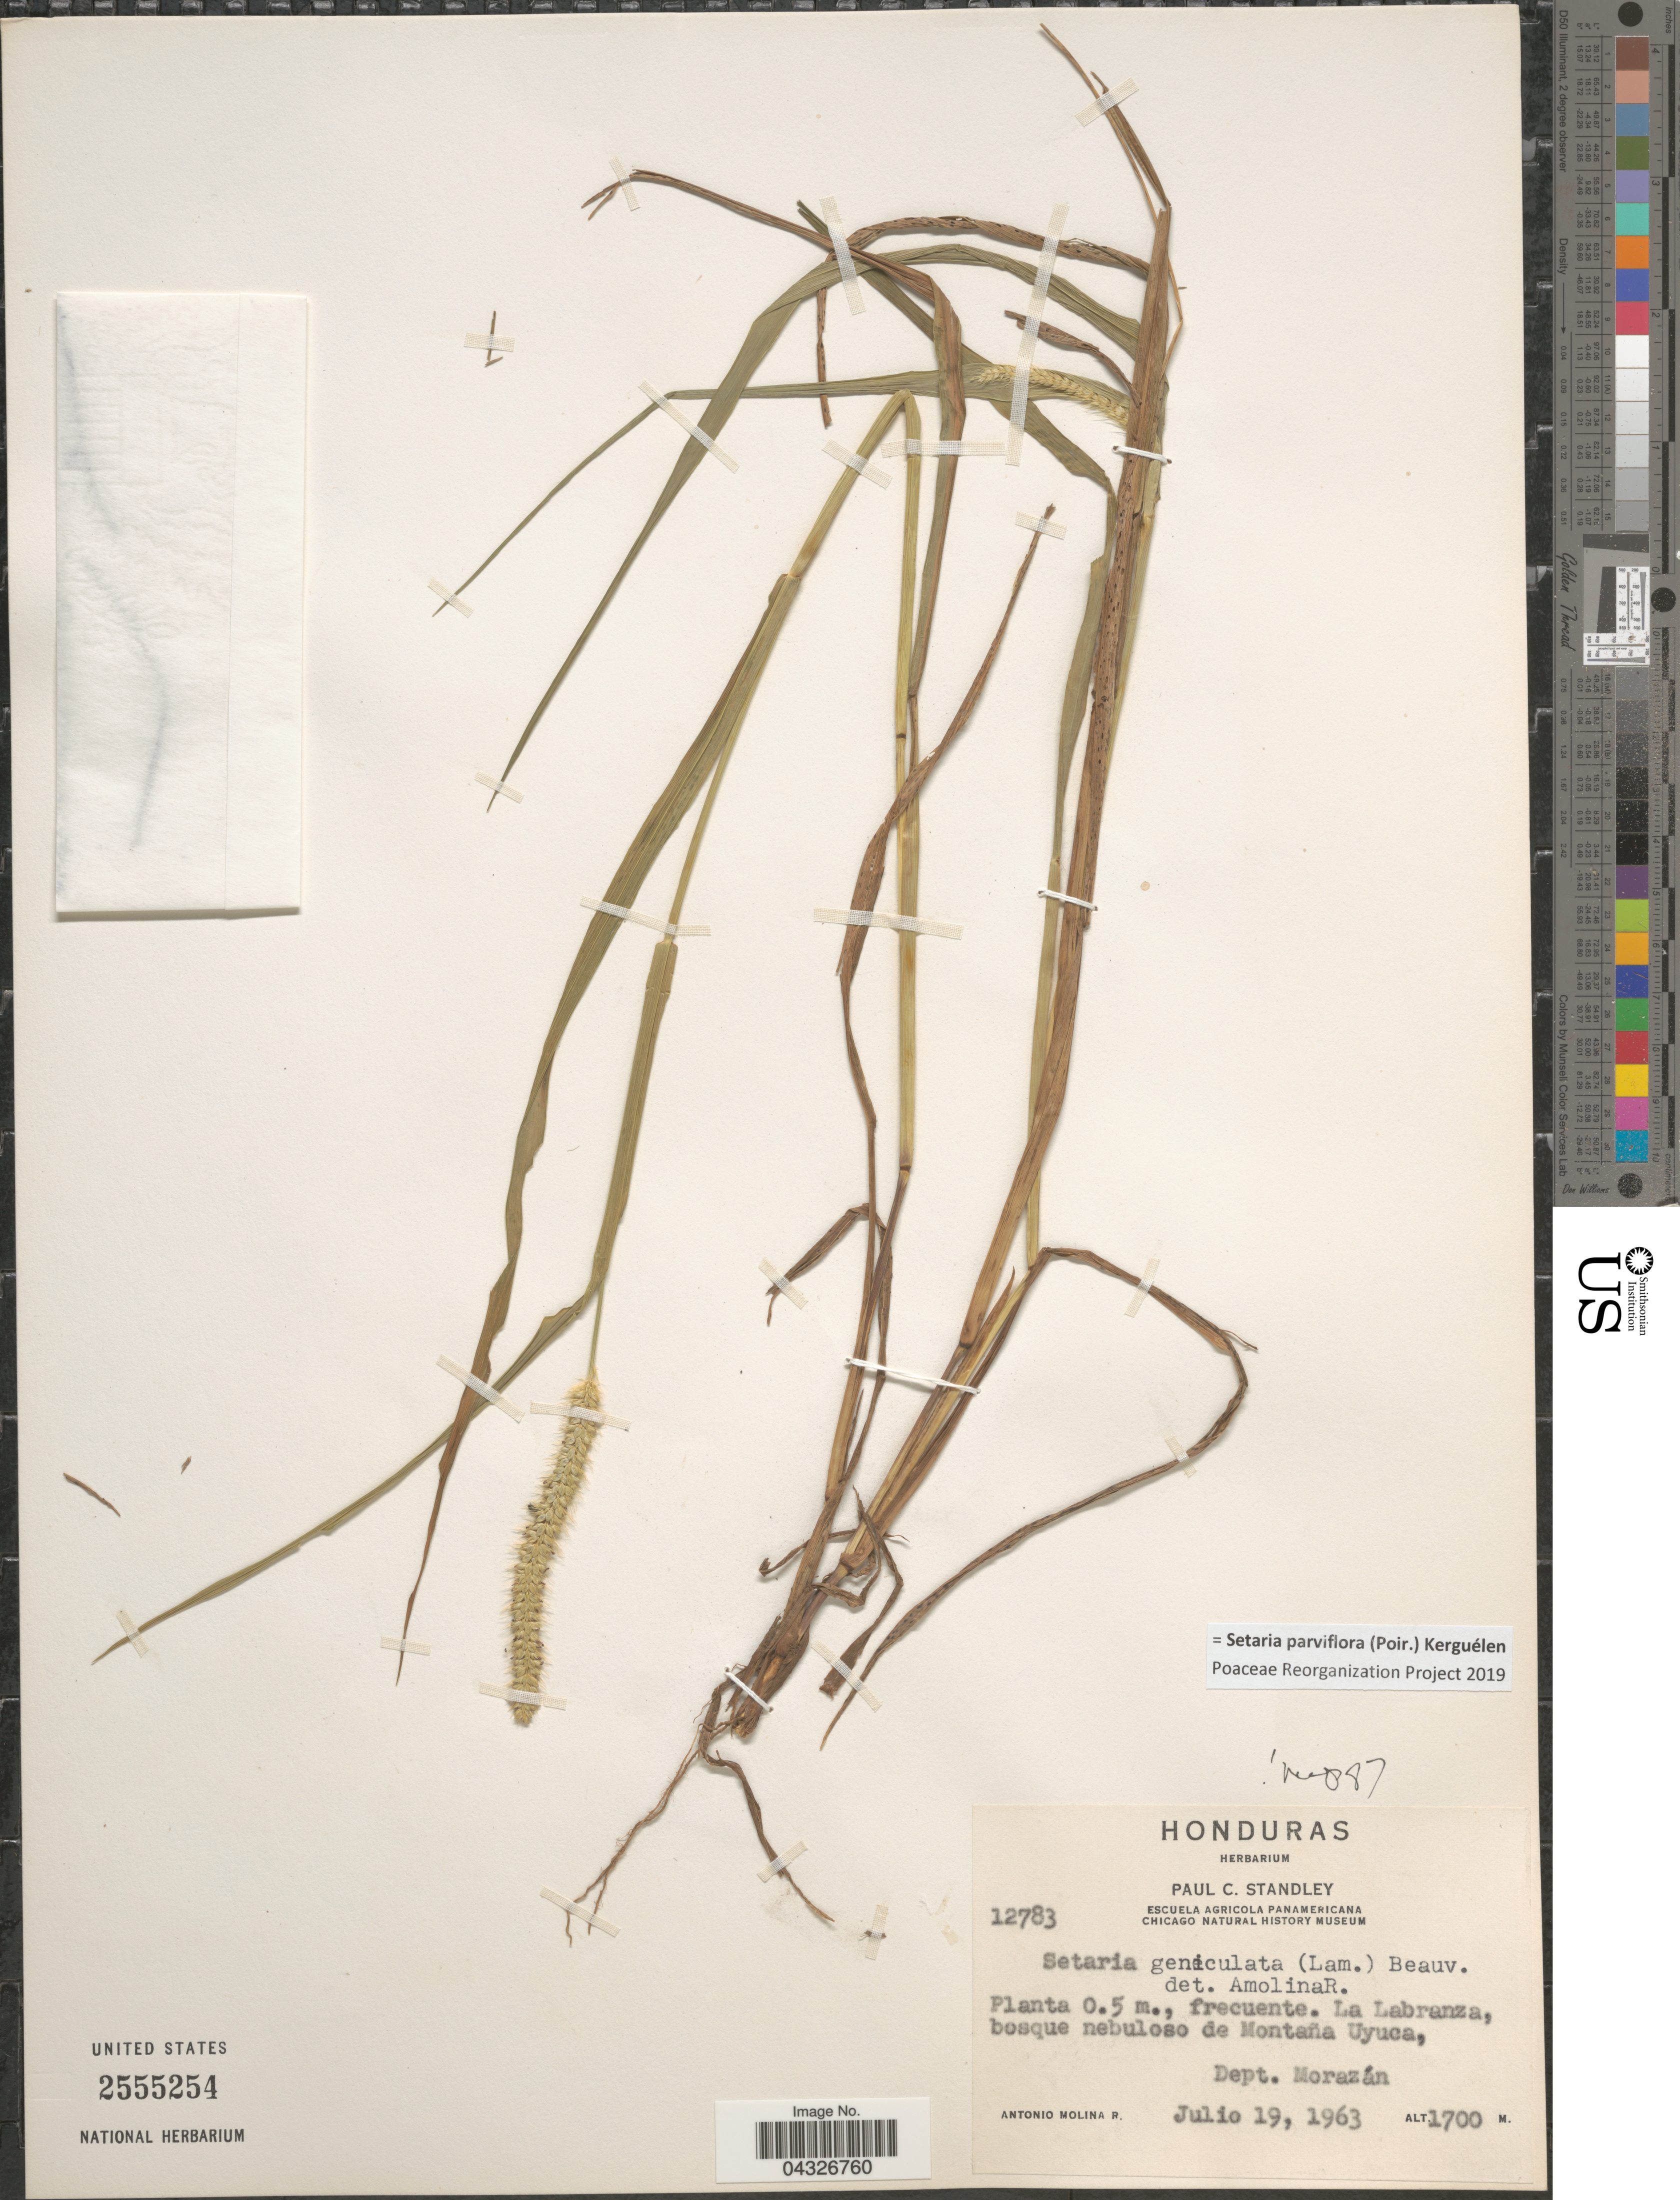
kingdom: Plantae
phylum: Tracheophyta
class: Liliopsida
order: Poales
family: Poaceae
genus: Setaria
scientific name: Setaria parviflora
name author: (Poir.) Kerguélen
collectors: A. Molina R.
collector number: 12783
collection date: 1963-07-19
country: Honduras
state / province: Fco. Morazán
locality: La Labranza, bosque nebuloso de Montaña Uyuca, Dept. Morazán.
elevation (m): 1700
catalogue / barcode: US 2555254